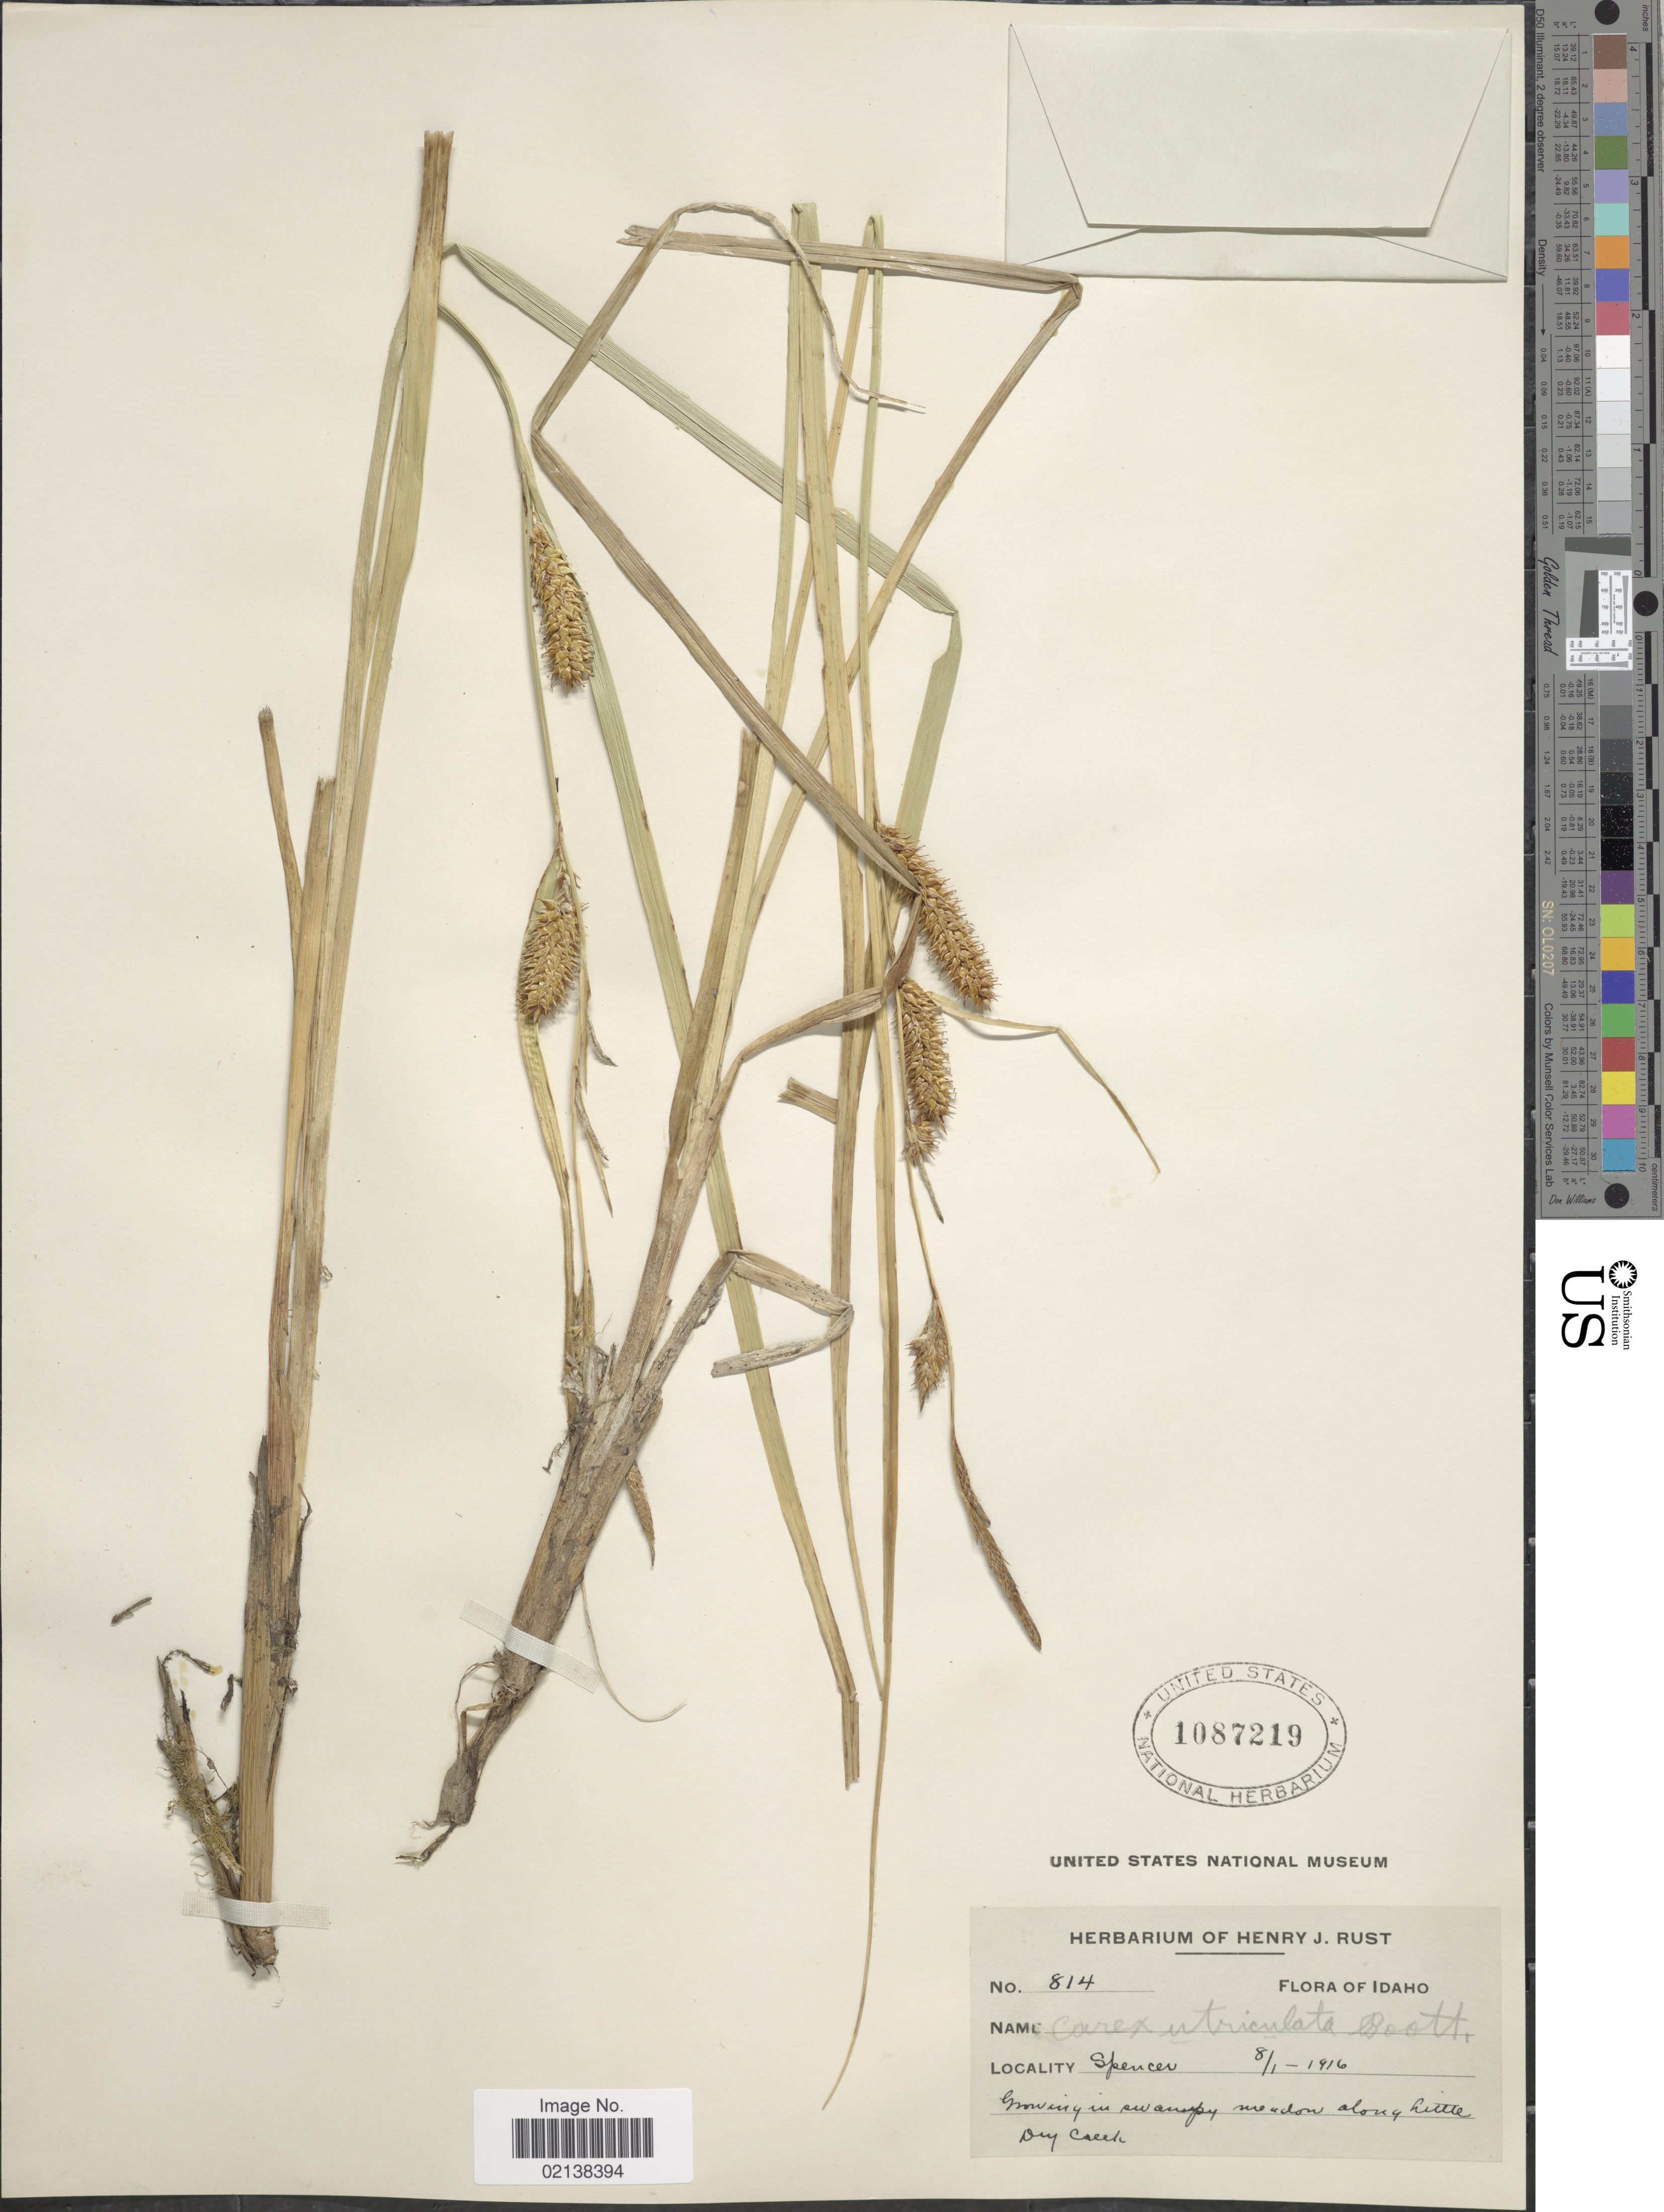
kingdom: Plantae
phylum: Tracheophyta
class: Liliopsida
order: Poales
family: Cyperaceae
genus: Carex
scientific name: Carex utriculata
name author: Boott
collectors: H. J. Rust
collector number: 814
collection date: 1916-08-01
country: United States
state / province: Idaho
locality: Spencer, growing in swampy meadow along Little Dry Creek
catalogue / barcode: US 1087219